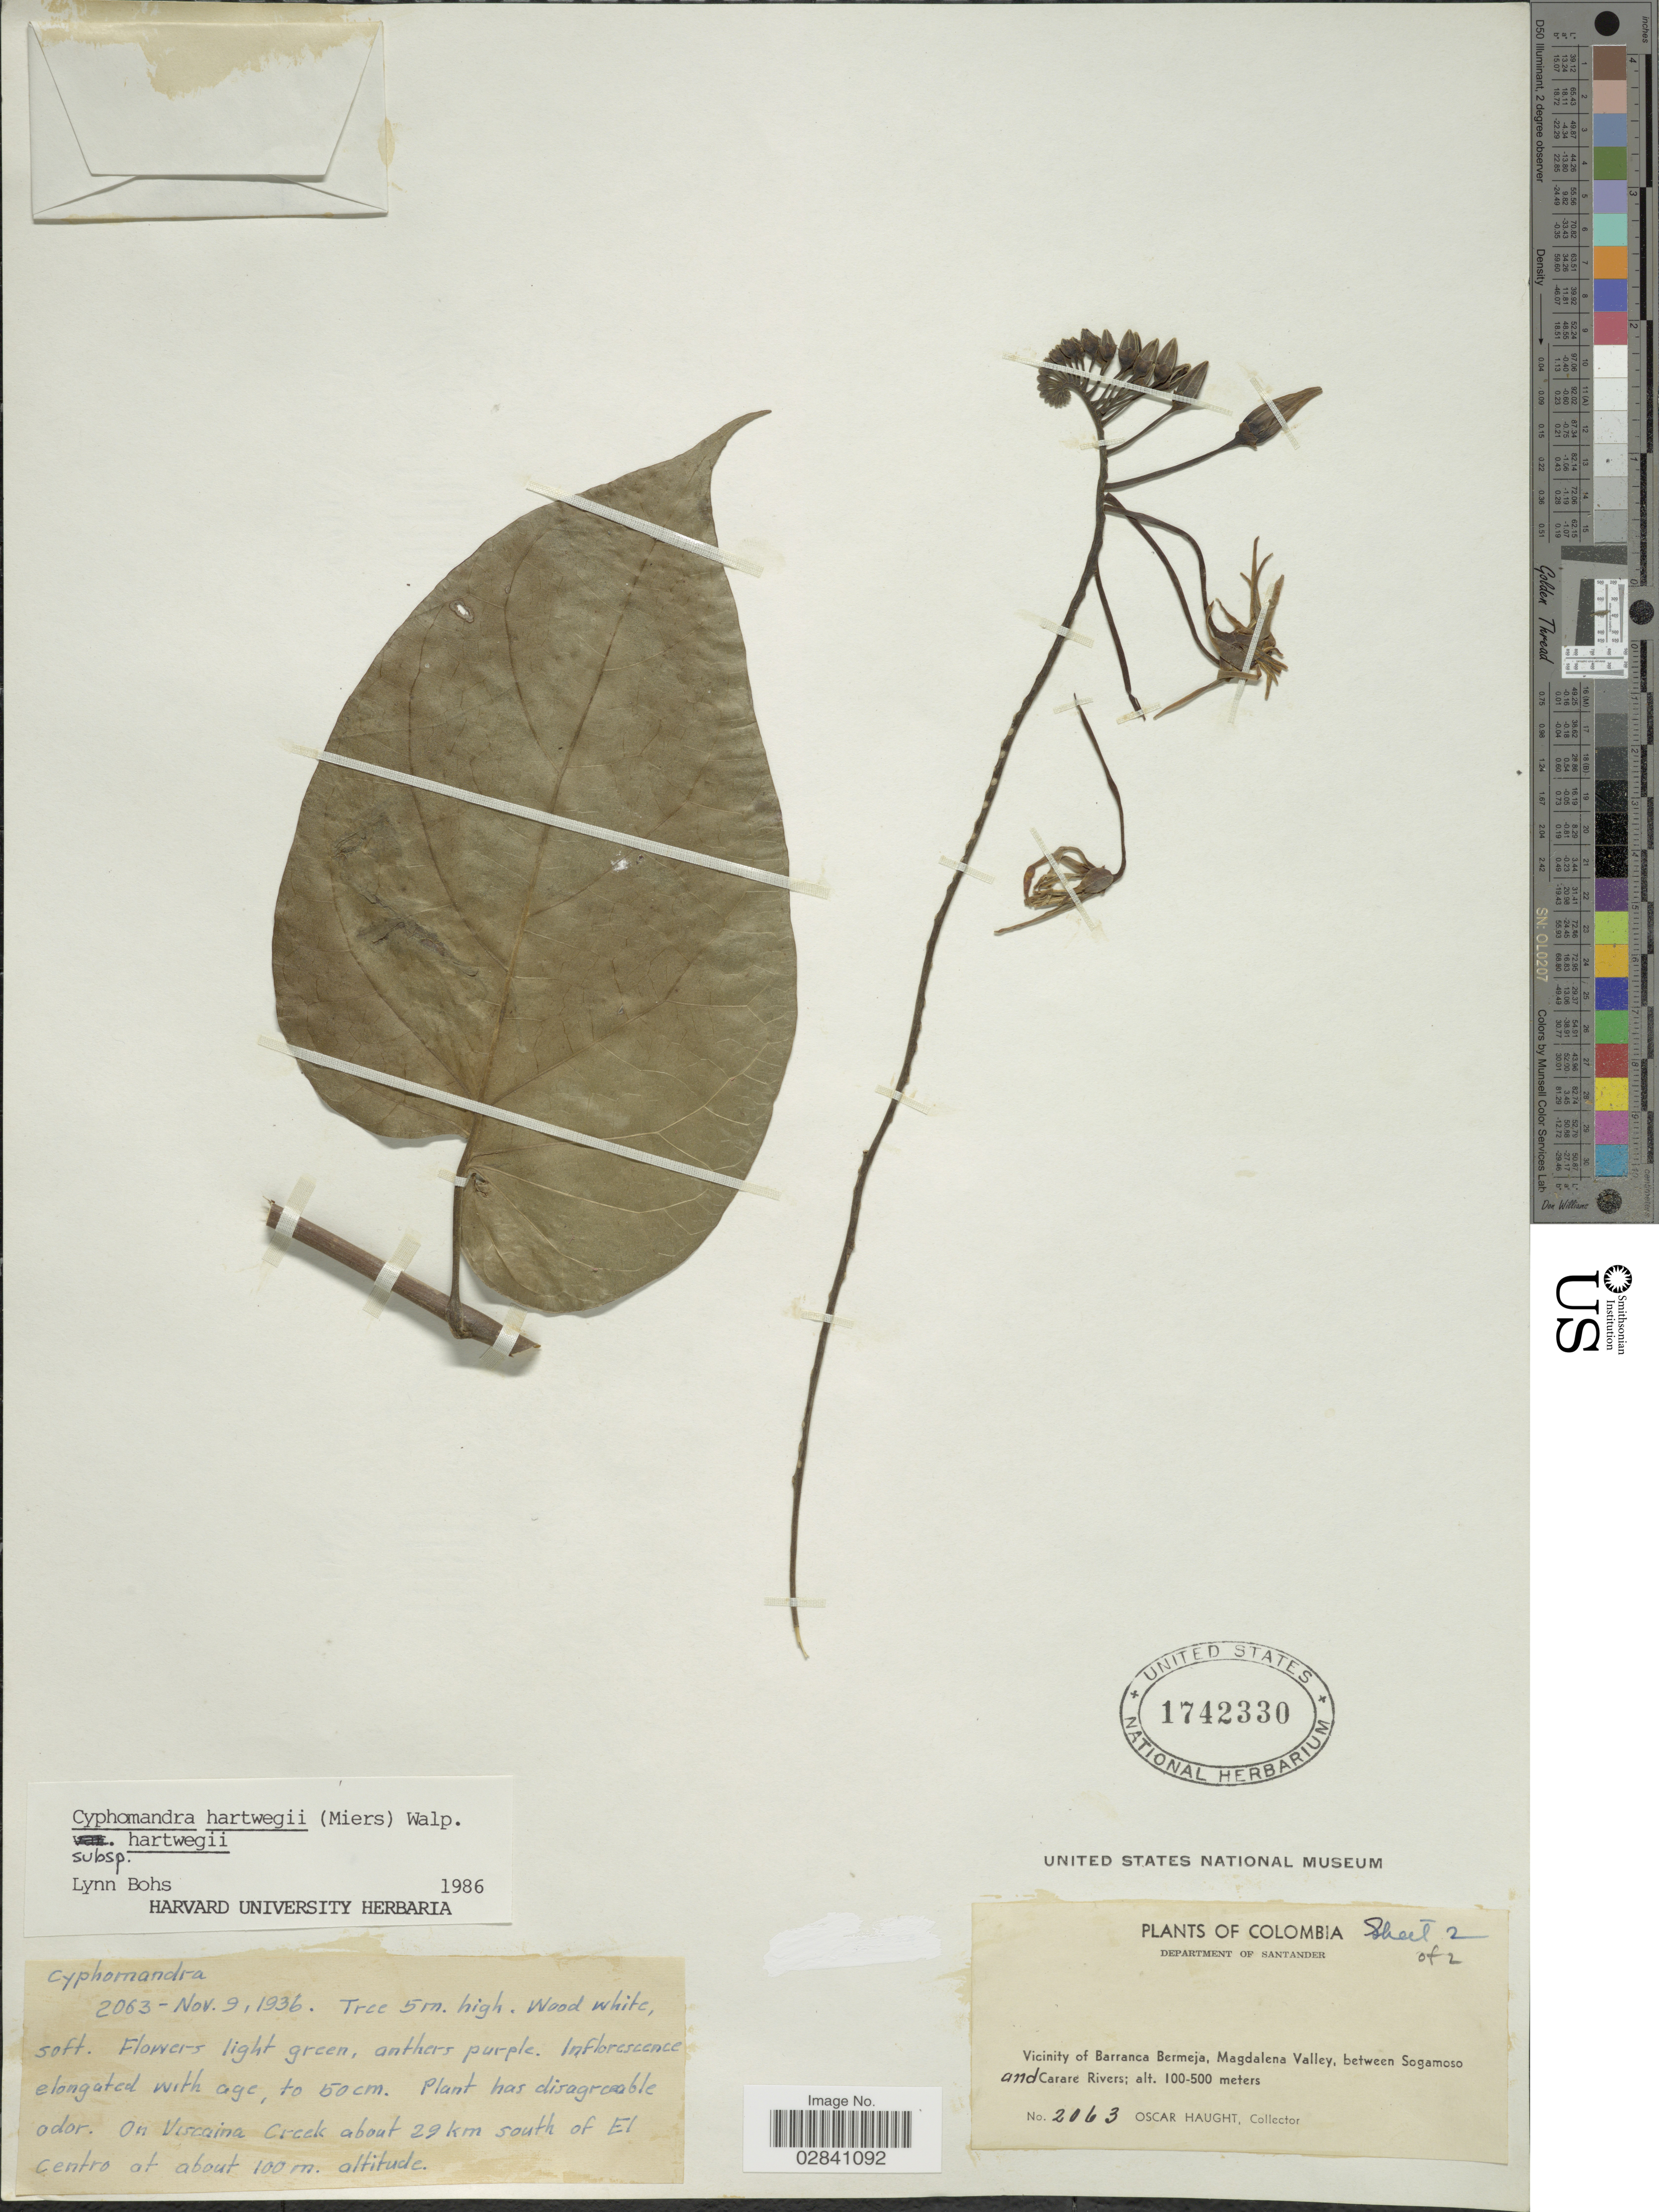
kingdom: Plantae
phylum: Tracheophyta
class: Magnoliopsida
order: Solanales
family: Solanaceae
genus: Cyphomandra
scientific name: Cyphomandra hartwegii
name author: (Miers) Sendtn. ex Walp.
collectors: O. Haught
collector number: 2063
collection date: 1936-11-09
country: Colombia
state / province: Santander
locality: On Viscaina Creek about 29 km south of El Centro. Department of Santander. Vicinity of Barranca Bermeja, Magdalena Valley, between Sogamoso and Carare Rivers.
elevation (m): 100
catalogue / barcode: US 1742330